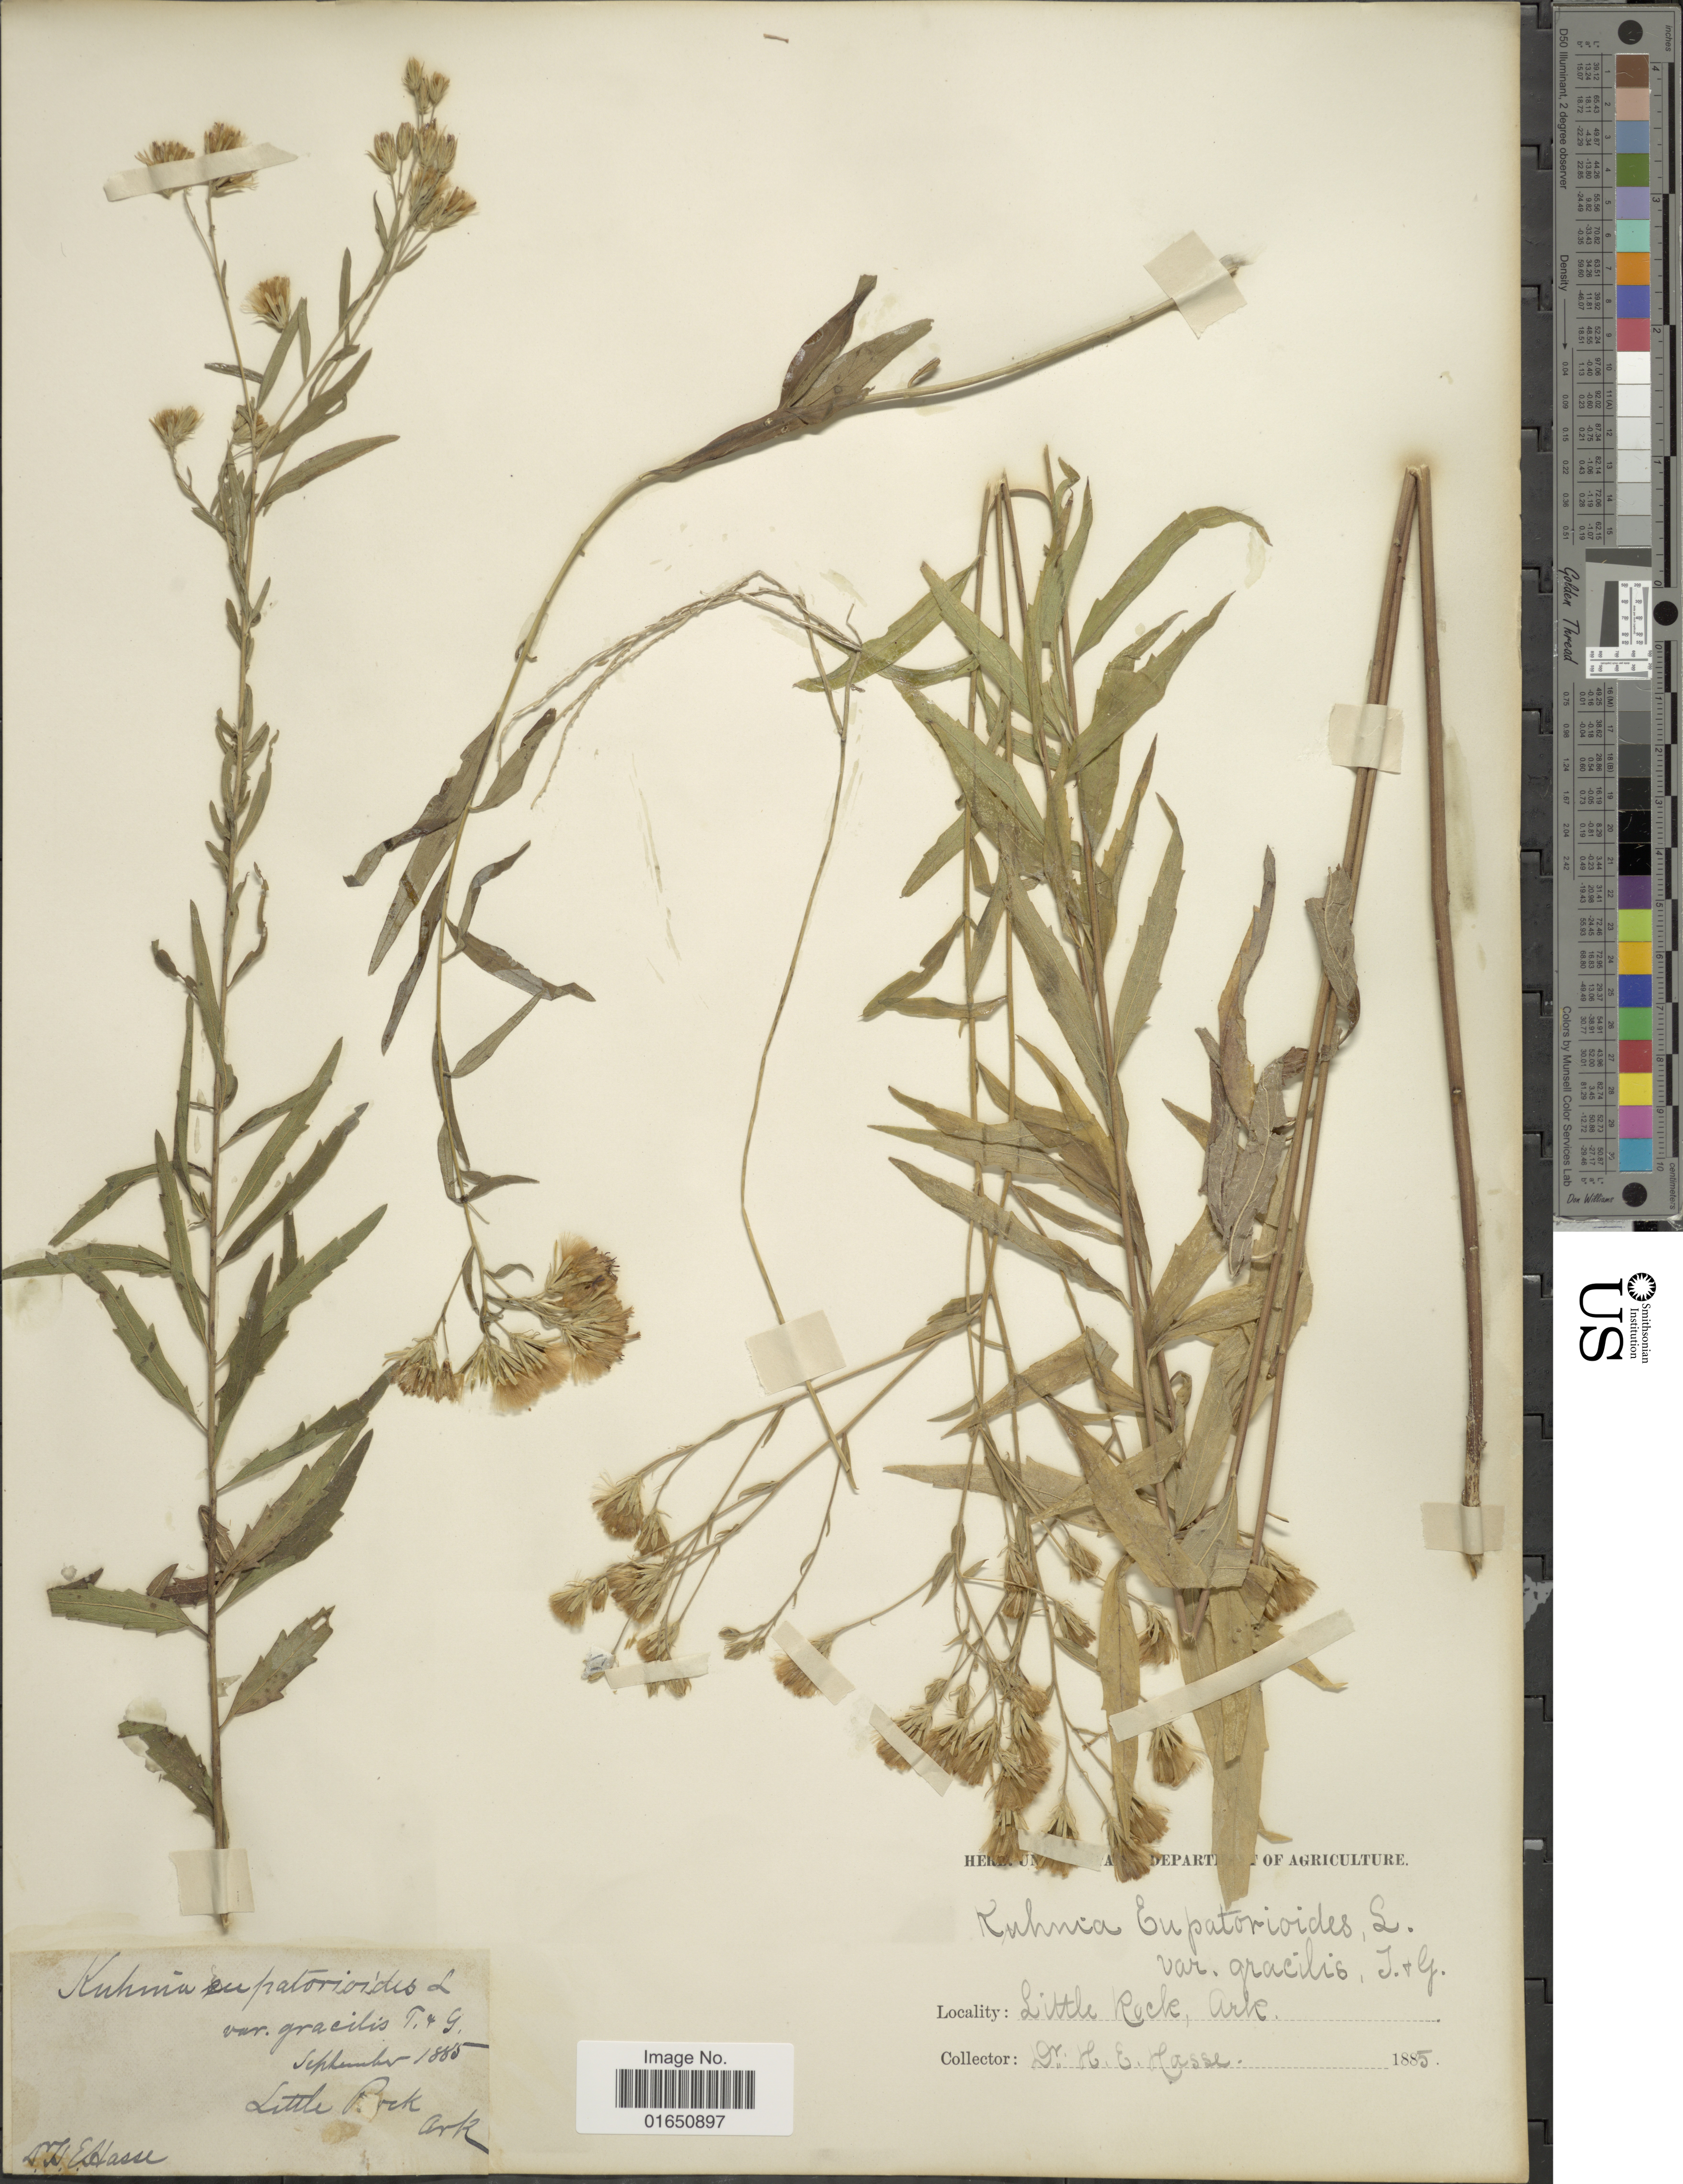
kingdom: Plantae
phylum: Tracheophyta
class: Magnoliopsida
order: Asterales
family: Asteraceae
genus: Brickellia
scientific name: Brickellia eupatorioides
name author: (L.) Shinners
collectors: H. E. Hasse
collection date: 1885-09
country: United States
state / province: Arkansas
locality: Little Rock